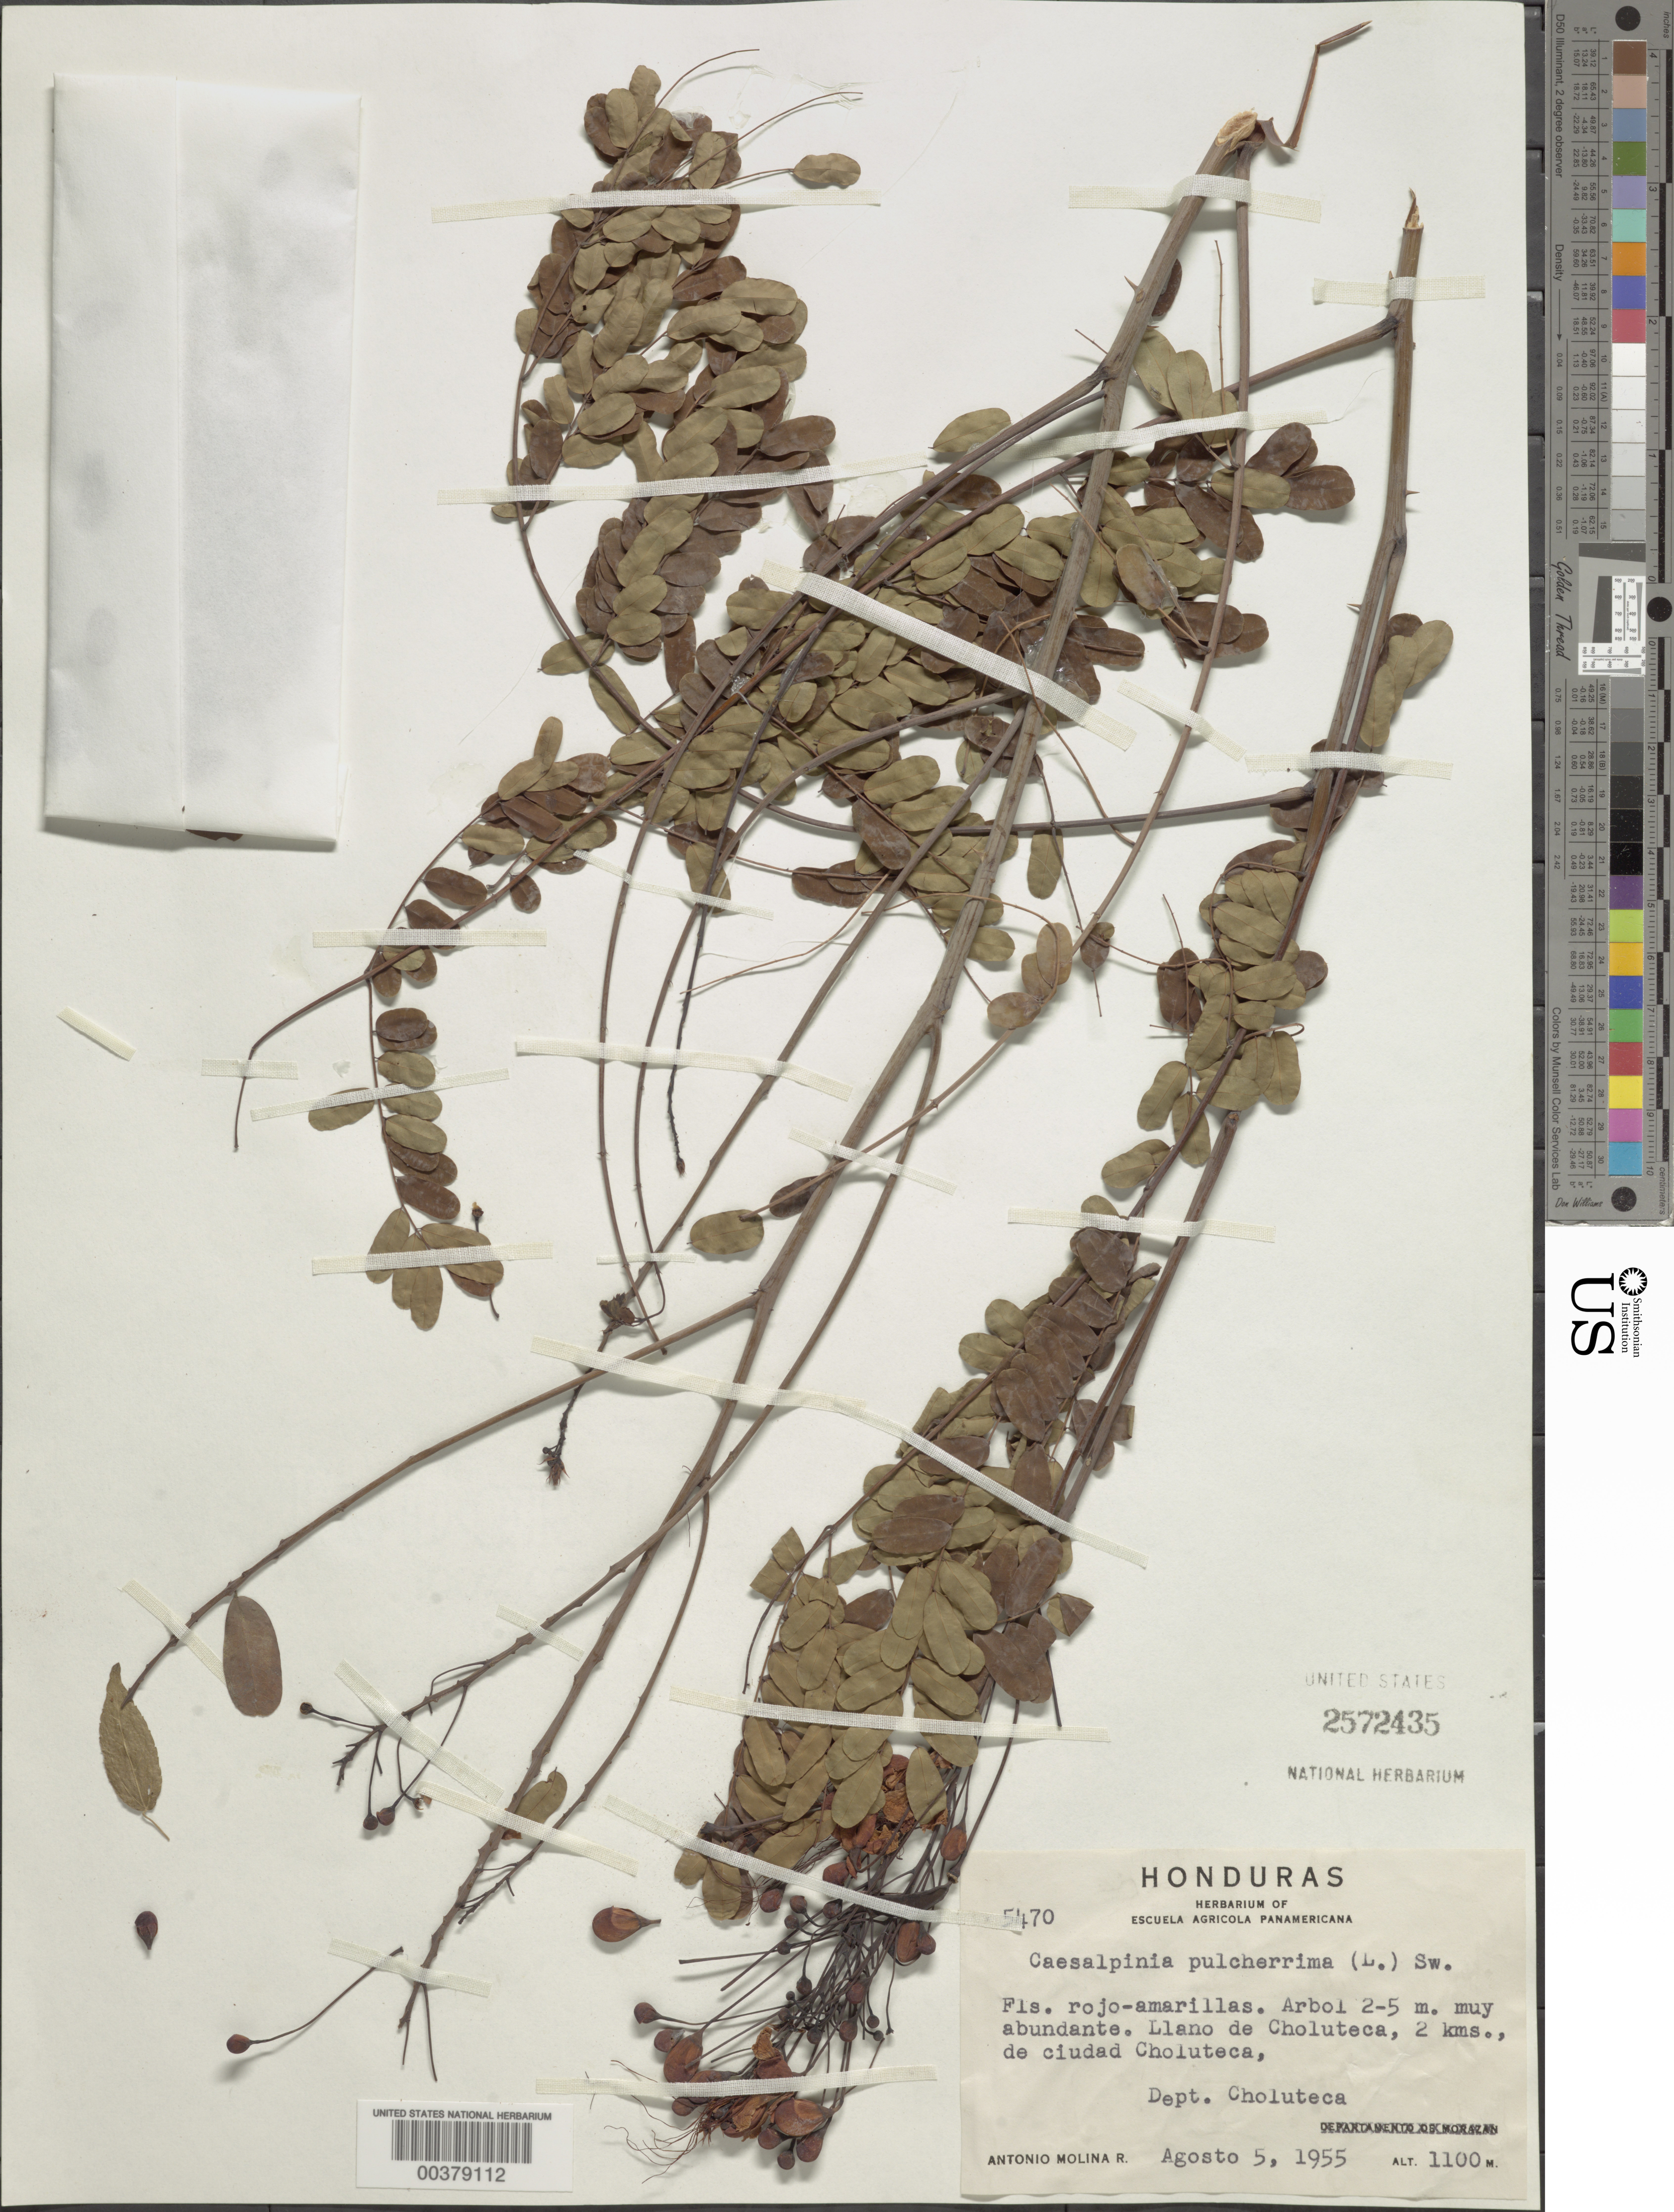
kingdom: Plantae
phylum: Tracheophyta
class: Magnoliopsida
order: Fabales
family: Fabaceae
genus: Caesalpinia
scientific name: Caesalpinia pulcherrima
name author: (L.) Sw.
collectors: A. Molina R.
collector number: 5470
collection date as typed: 05 Aug 1955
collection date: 1955-08-05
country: Honduras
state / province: Choluteca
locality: Llano de Choluteca, 2 km de ciudad Choluteca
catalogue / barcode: US 2572435